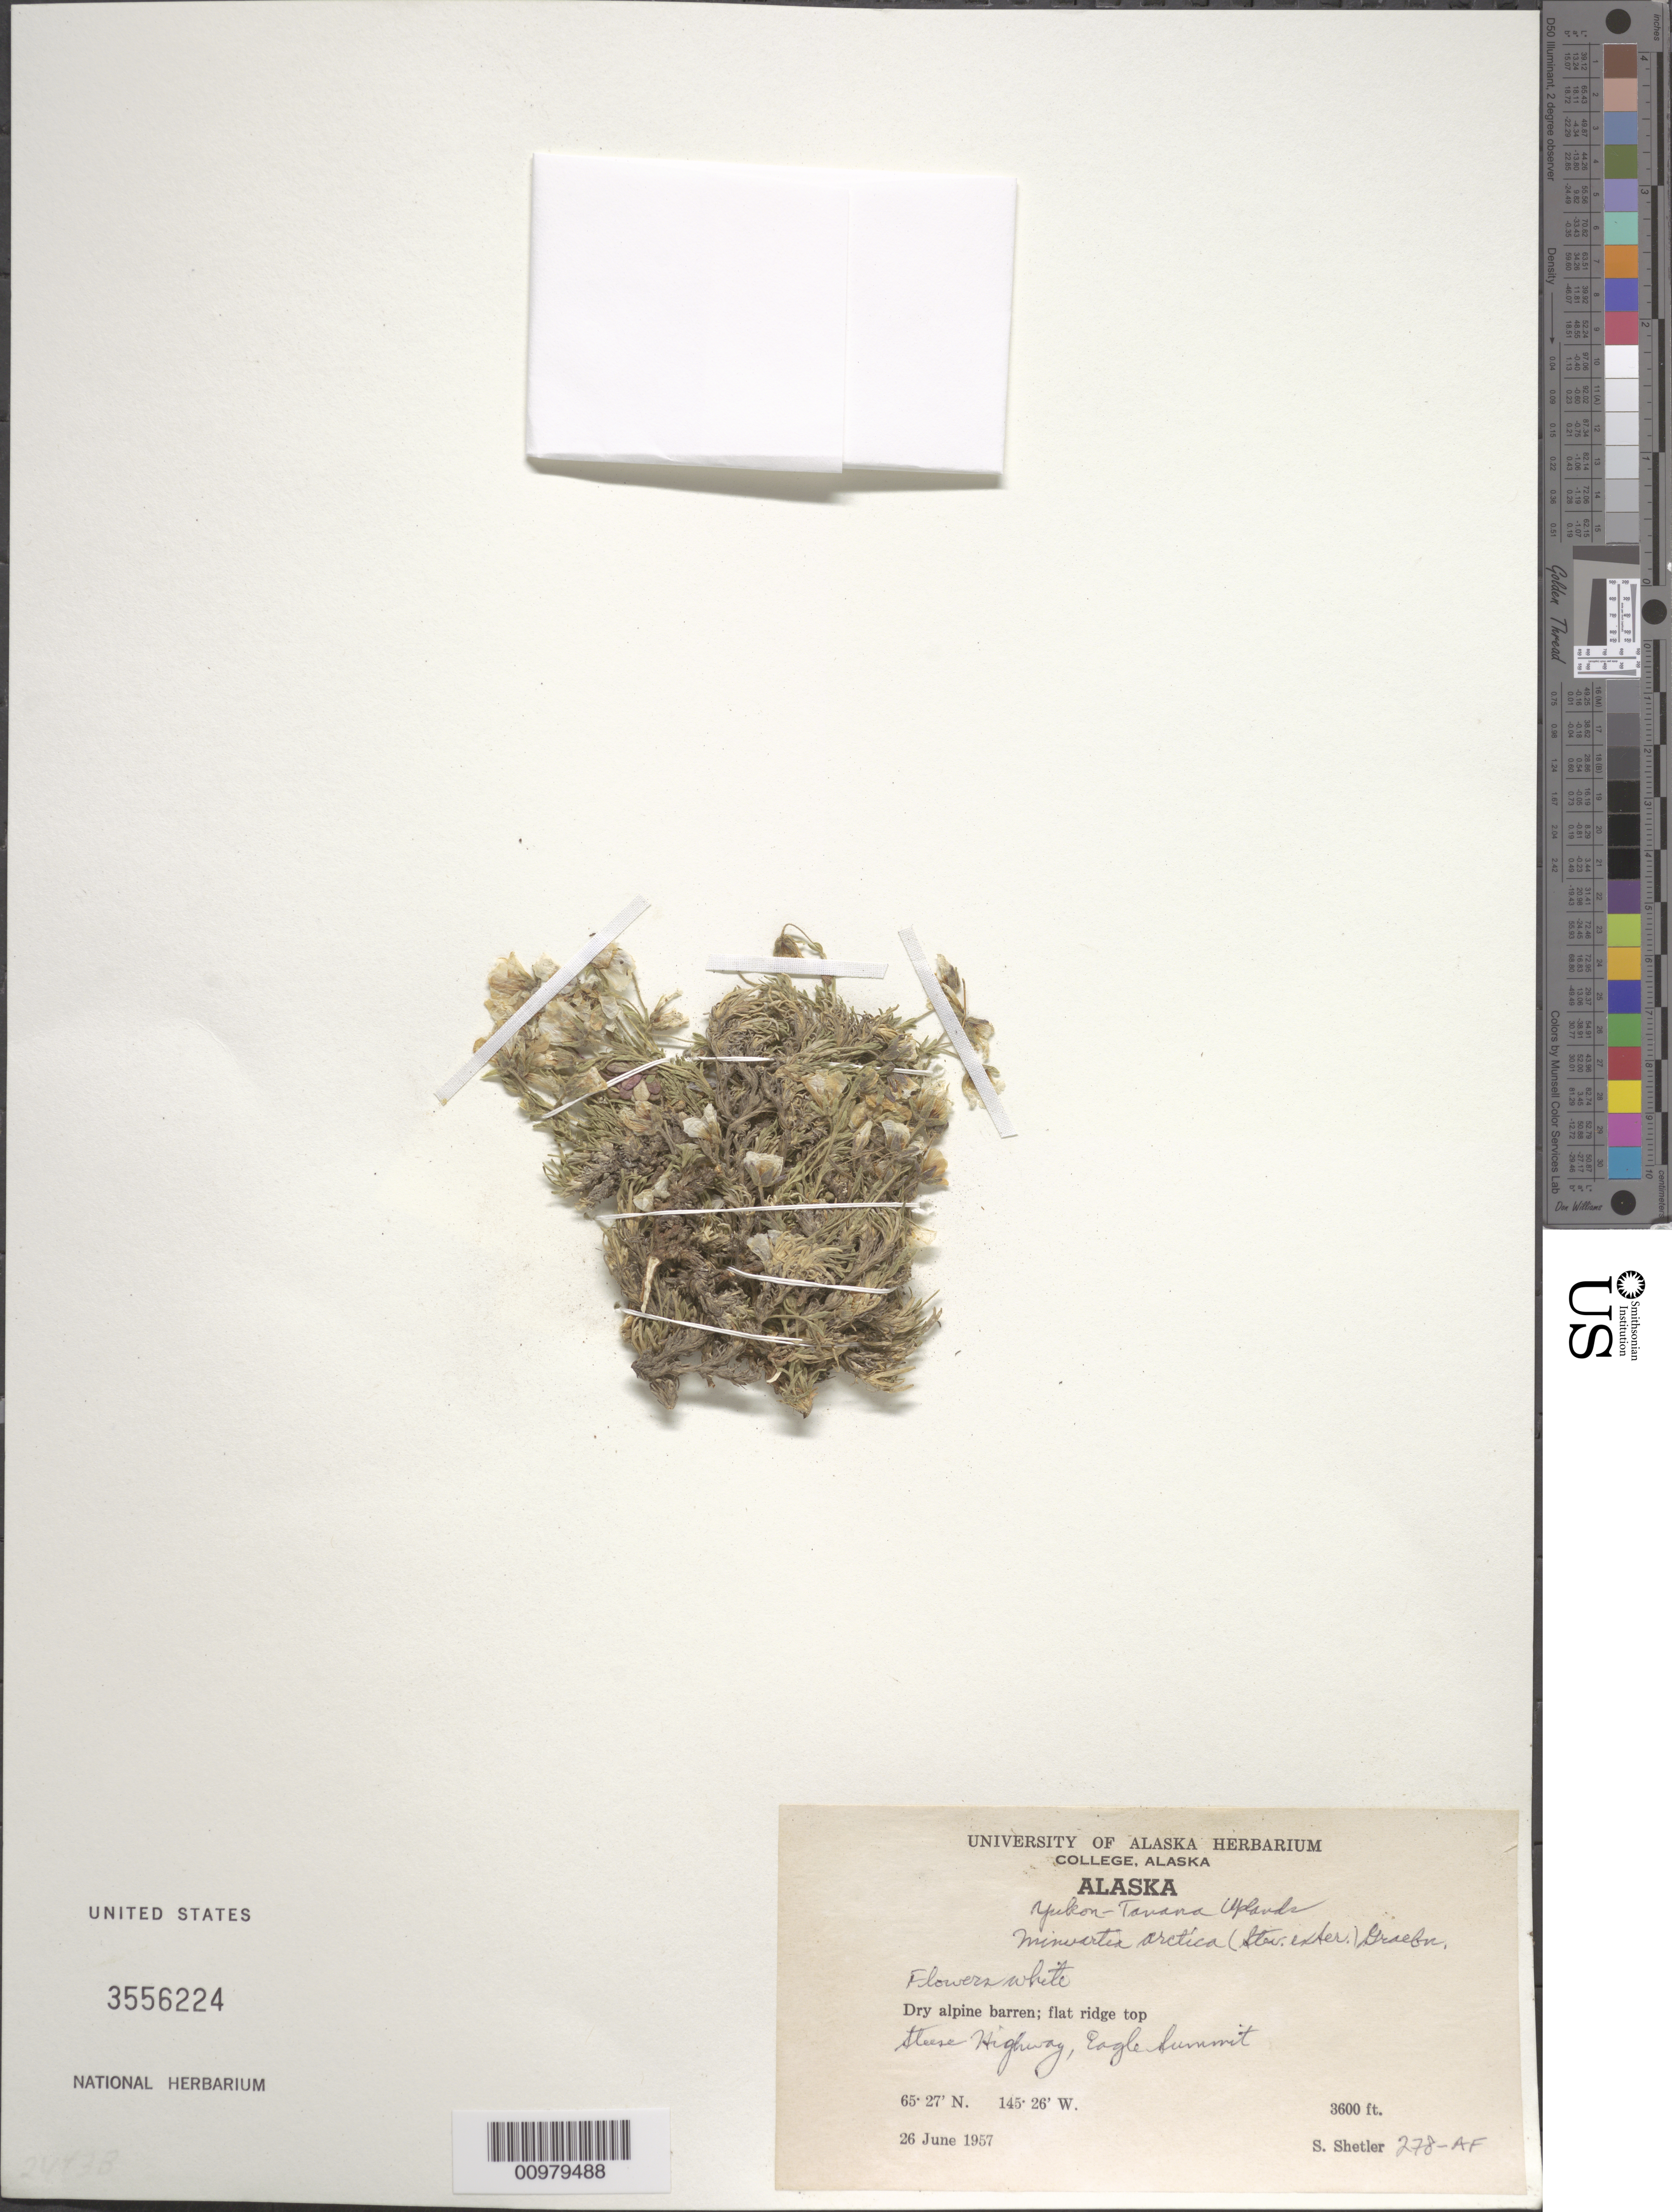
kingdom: Plantae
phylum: Tracheophyta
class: Magnoliopsida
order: Caryophyllales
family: Caryophyllaceae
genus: Cherleria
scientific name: Cherleria arctica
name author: (Steven ex Ser.) A.J. Moore & Dillenb.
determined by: Strong, Mark T., (BOT), Smithsonian Institution - National Museum of Natural History (UNITED STATES)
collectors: S. Shetler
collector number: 278-AF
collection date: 1957-06-26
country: United States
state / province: Alaska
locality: Yukon-Tanana Uplands. Steese Highway, Eagle Summit.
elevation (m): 1097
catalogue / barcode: US 3556224